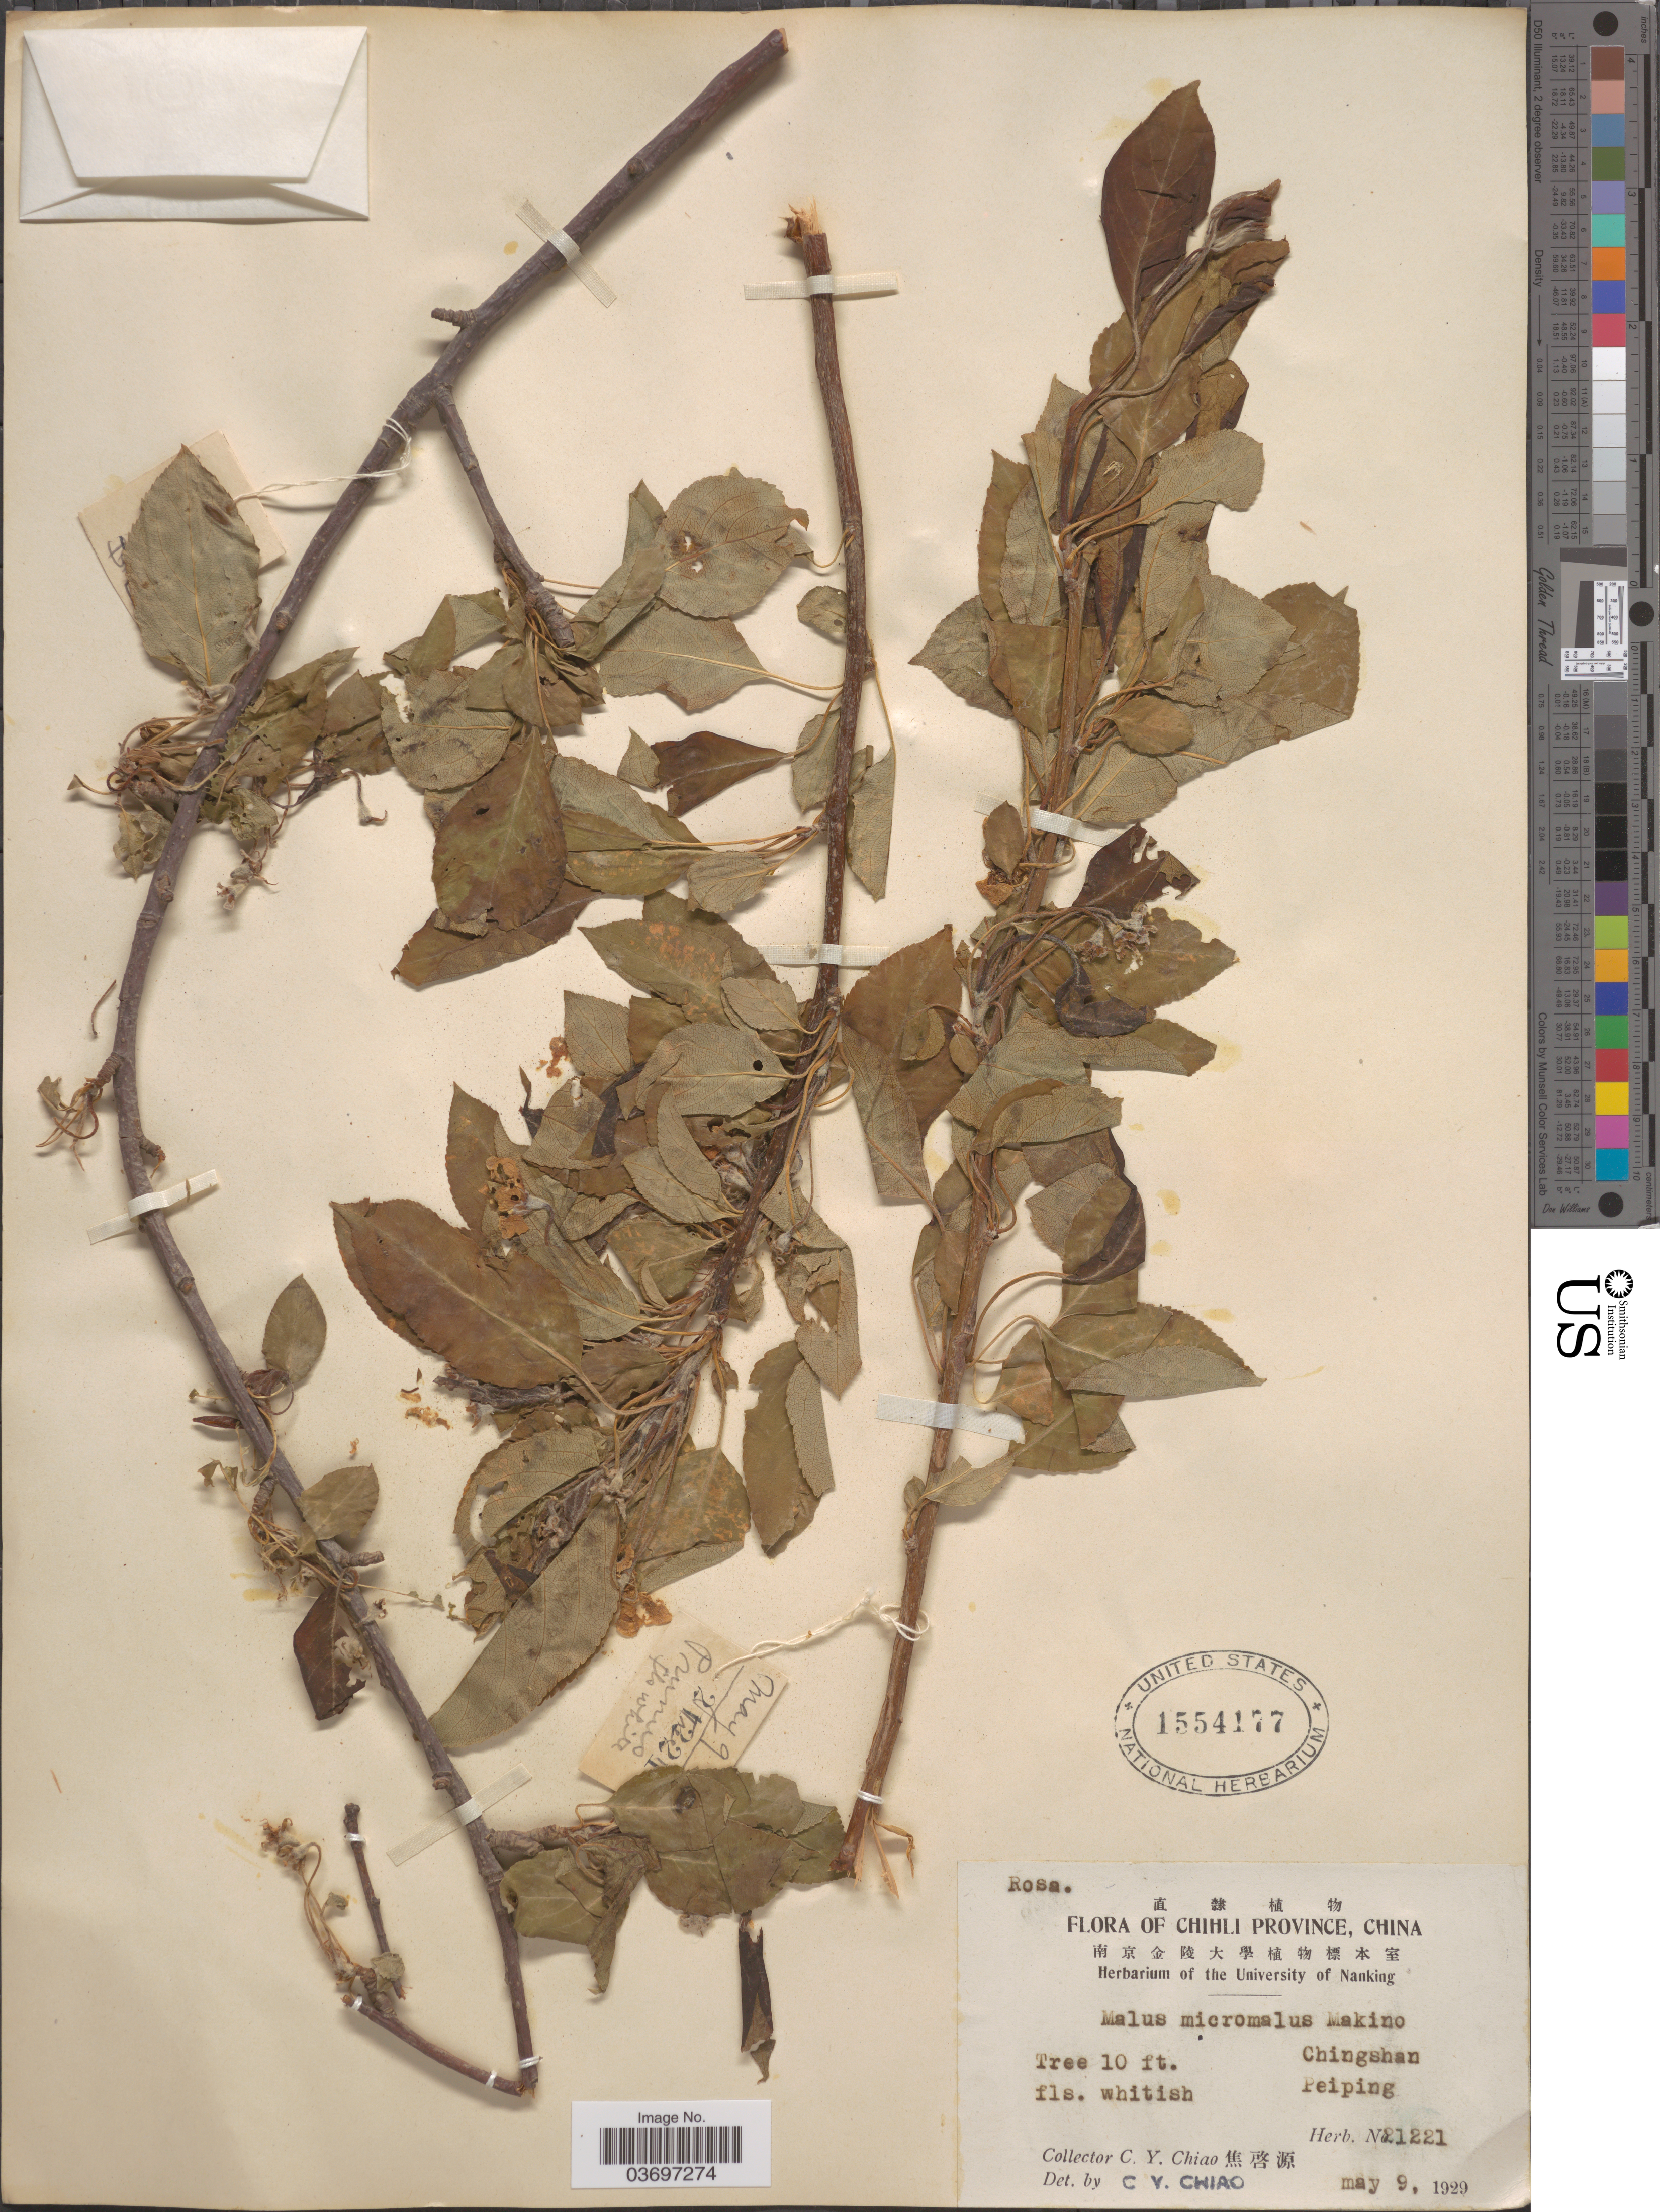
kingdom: Plantae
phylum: Tracheophyta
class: Magnoliopsida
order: Rosales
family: Rosaceae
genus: Malus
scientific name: Malus micromalus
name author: Makino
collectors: C. Y. Chiao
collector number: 21221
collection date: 1929-05-09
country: China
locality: Chihli Province. Chingshan Peiping.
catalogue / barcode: US 1554177